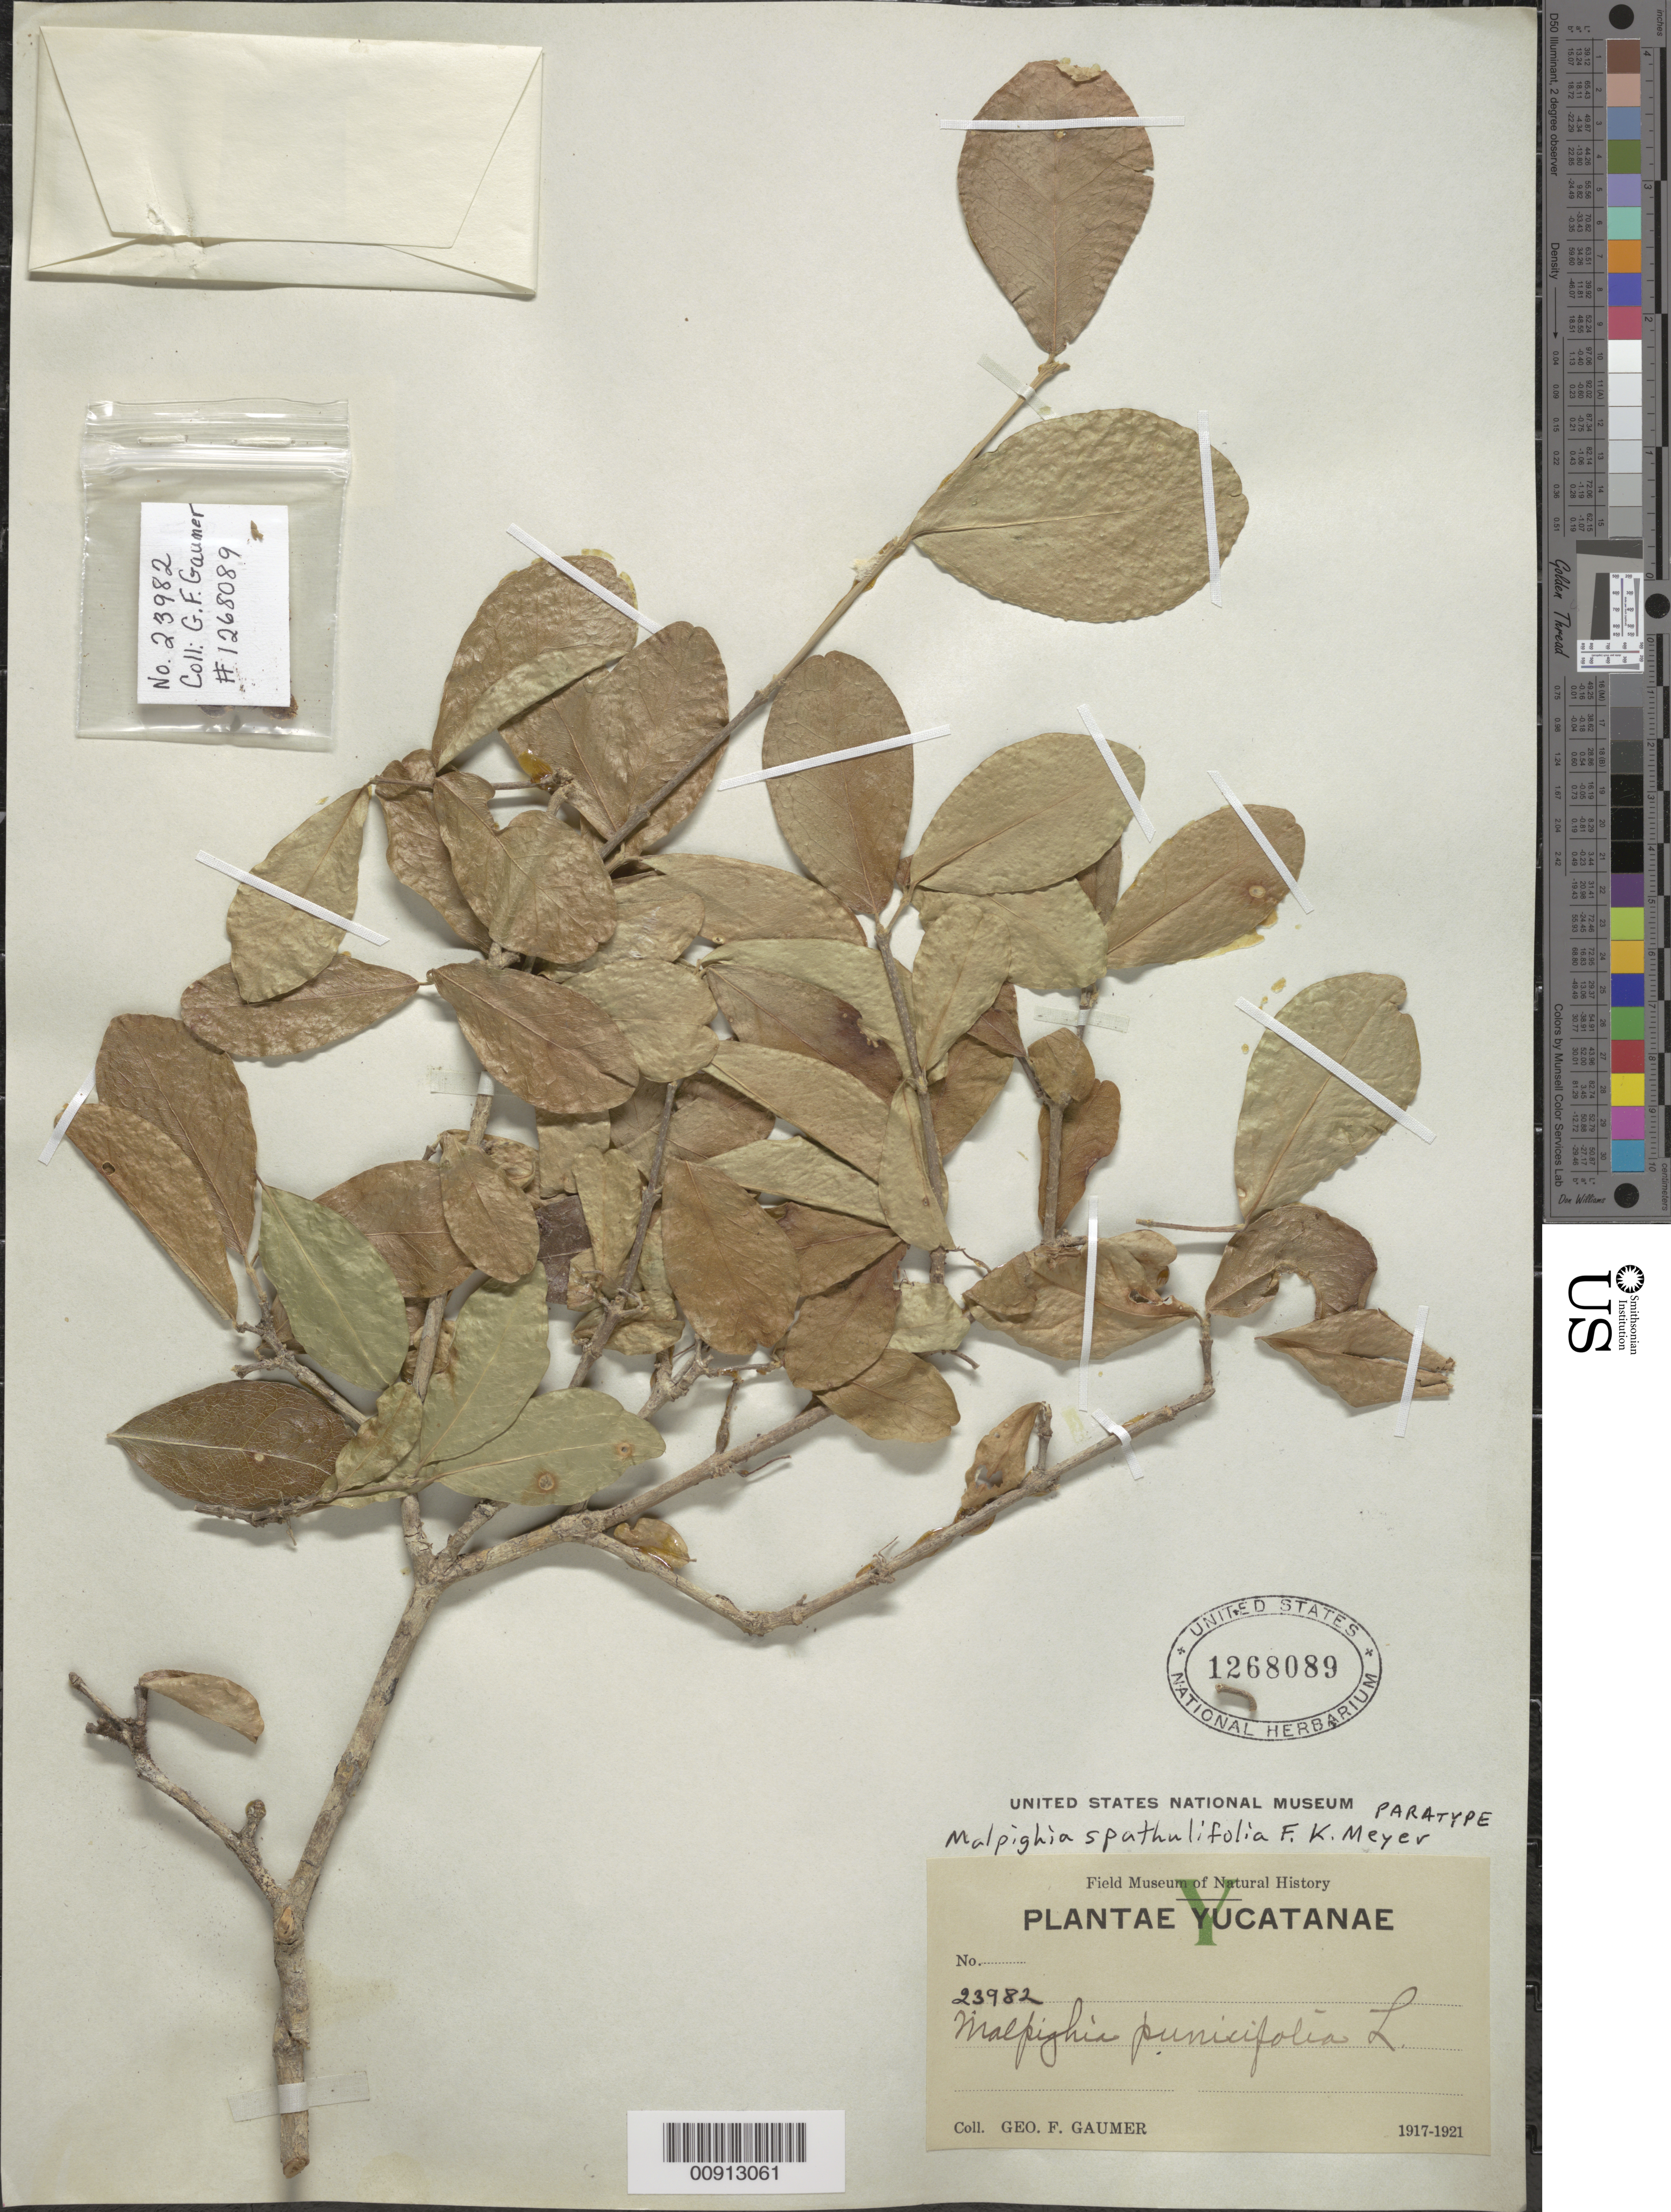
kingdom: Plantae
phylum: Tracheophyta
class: Magnoliopsida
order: Malpighiales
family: Malpighiaceae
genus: Malpighia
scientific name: Malpighia spathulifolia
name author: F.K. Mey.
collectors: G. F. Gaumer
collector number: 23982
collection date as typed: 1917 to -- --- 1921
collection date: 1917/1921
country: Mexico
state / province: Yucatán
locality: Yucatán.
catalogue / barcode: US 1268089